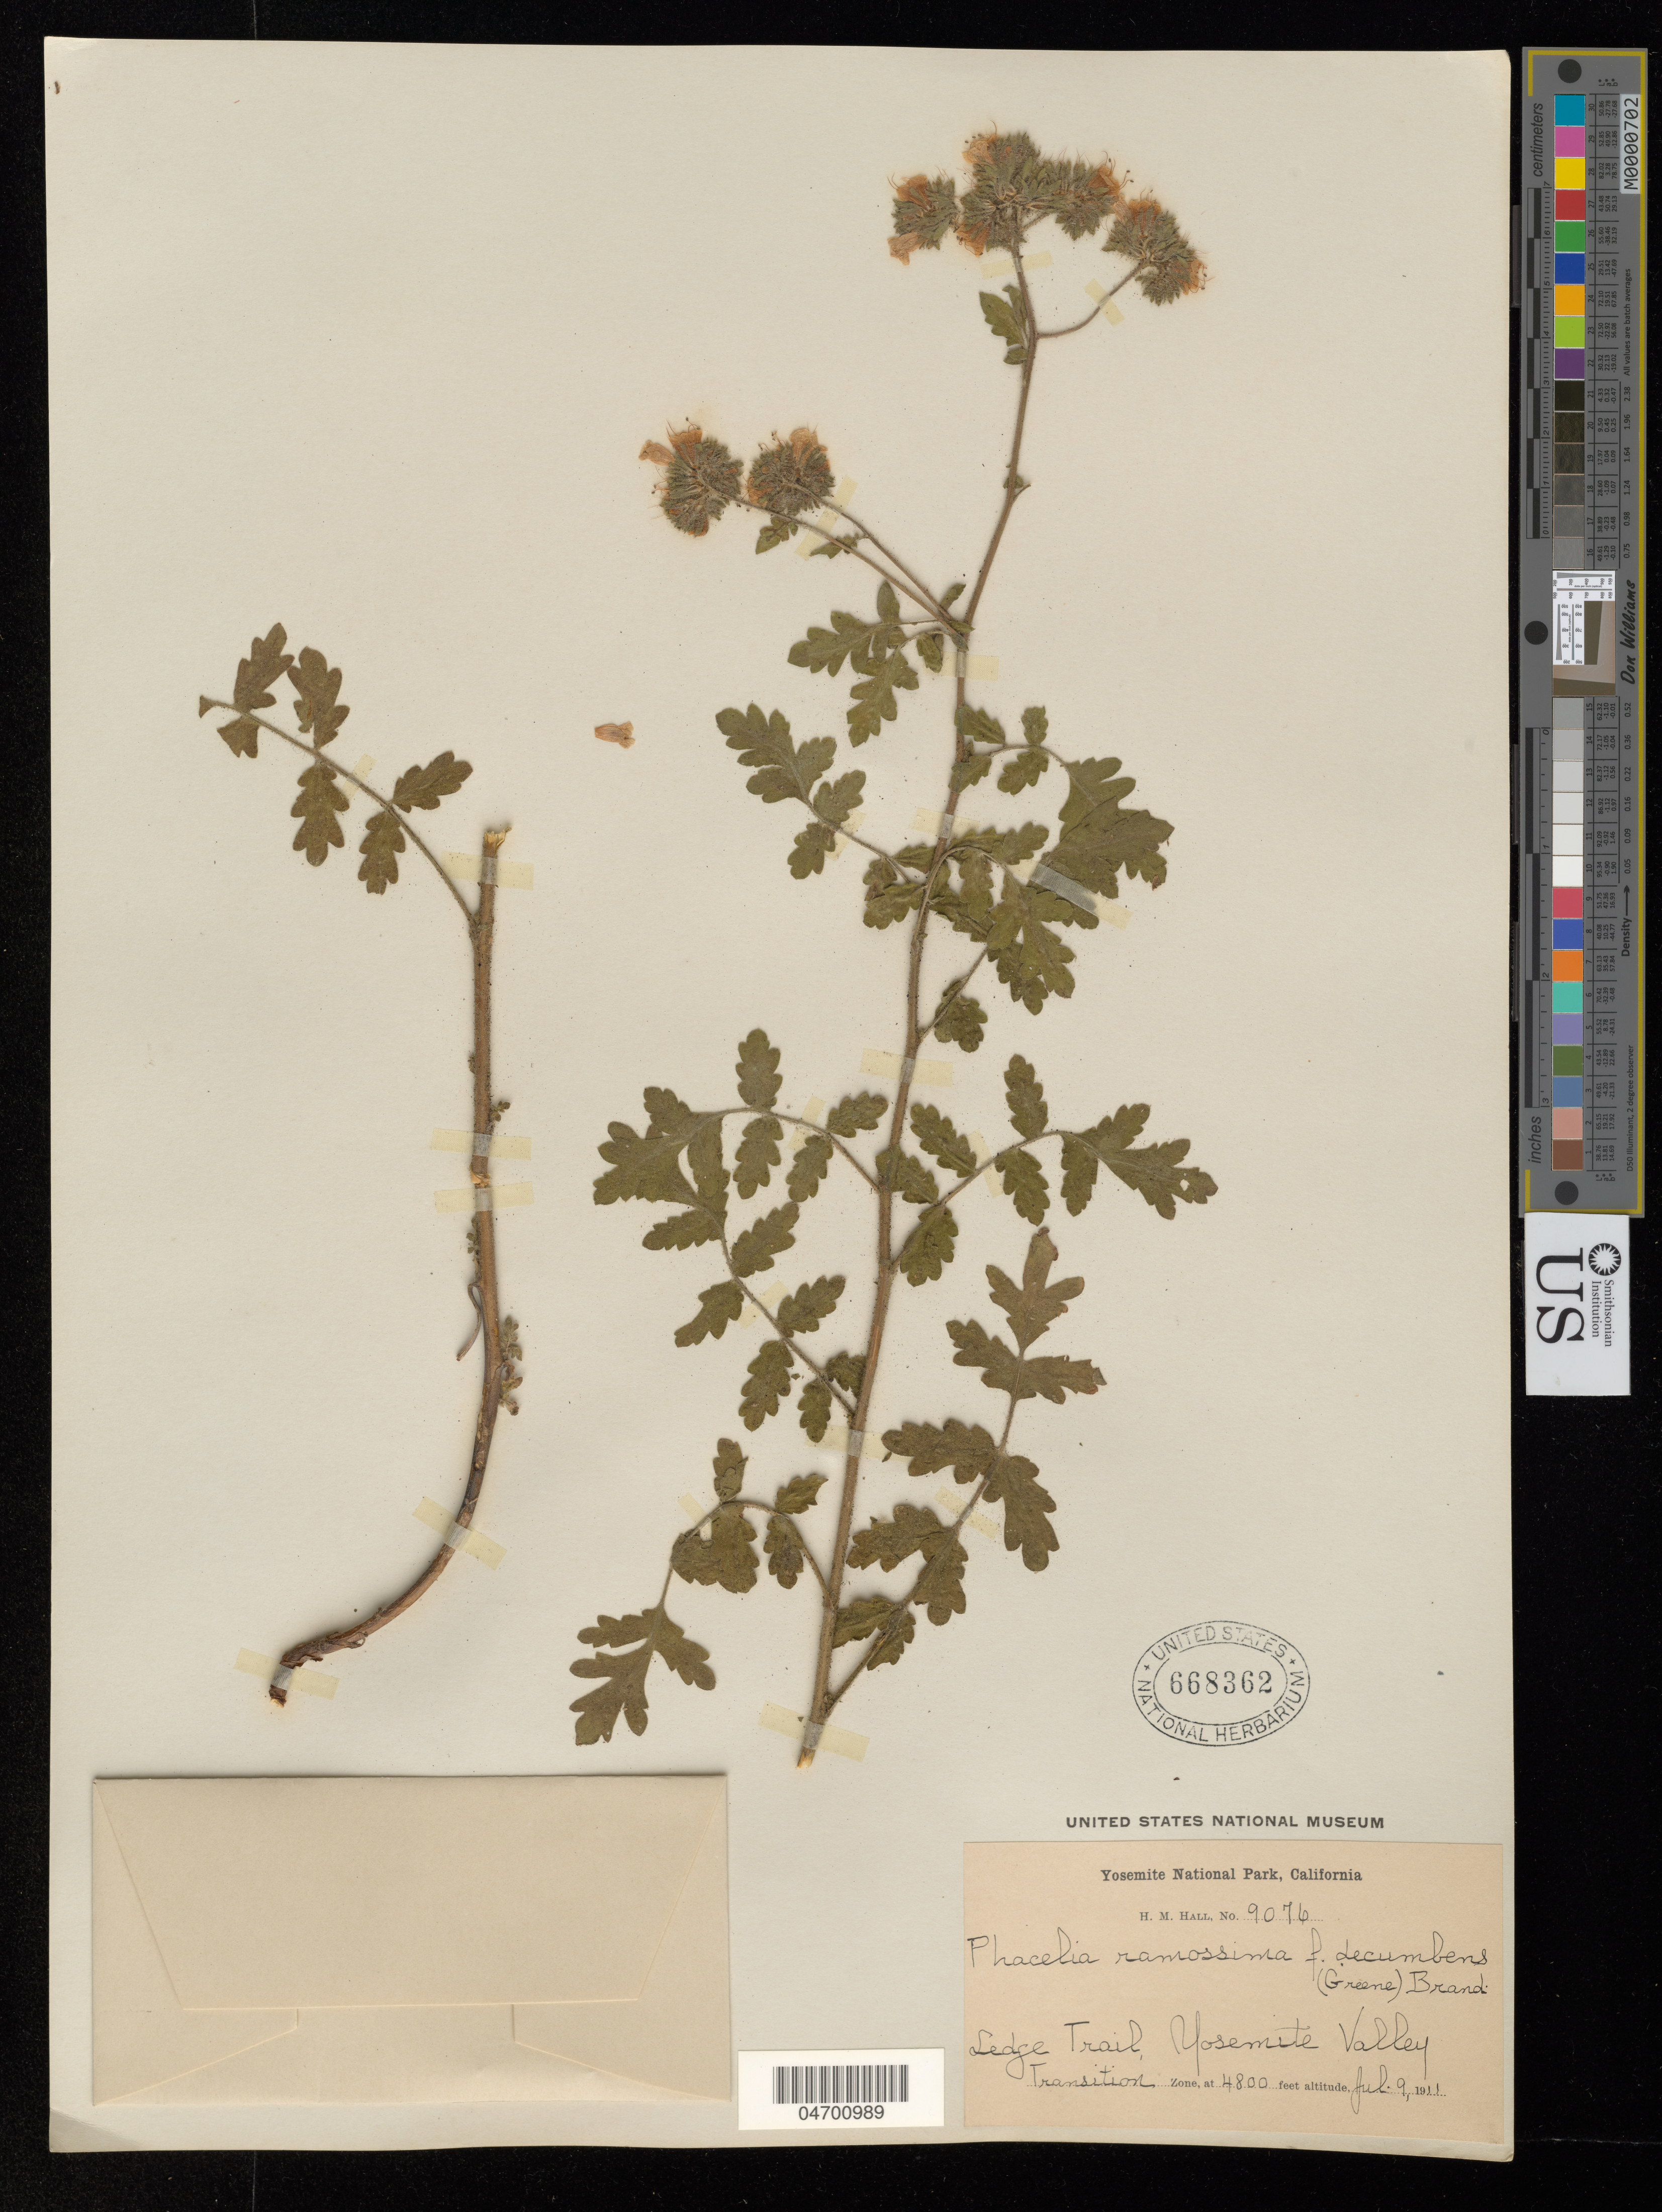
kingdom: Plantae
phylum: Tracheophyta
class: Magnoliopsida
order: Boraginales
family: Hydrophyllaceae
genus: Phacelia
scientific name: Phacelia ramosissima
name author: Douglas ex Lehm.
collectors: H. M. Hall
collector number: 9076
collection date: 1911-07-09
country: United States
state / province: California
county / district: Mariposa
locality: Yosemite National Park. Ledge Trail Yosemite Valley. Transition Zone.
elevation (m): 1463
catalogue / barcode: US 668362